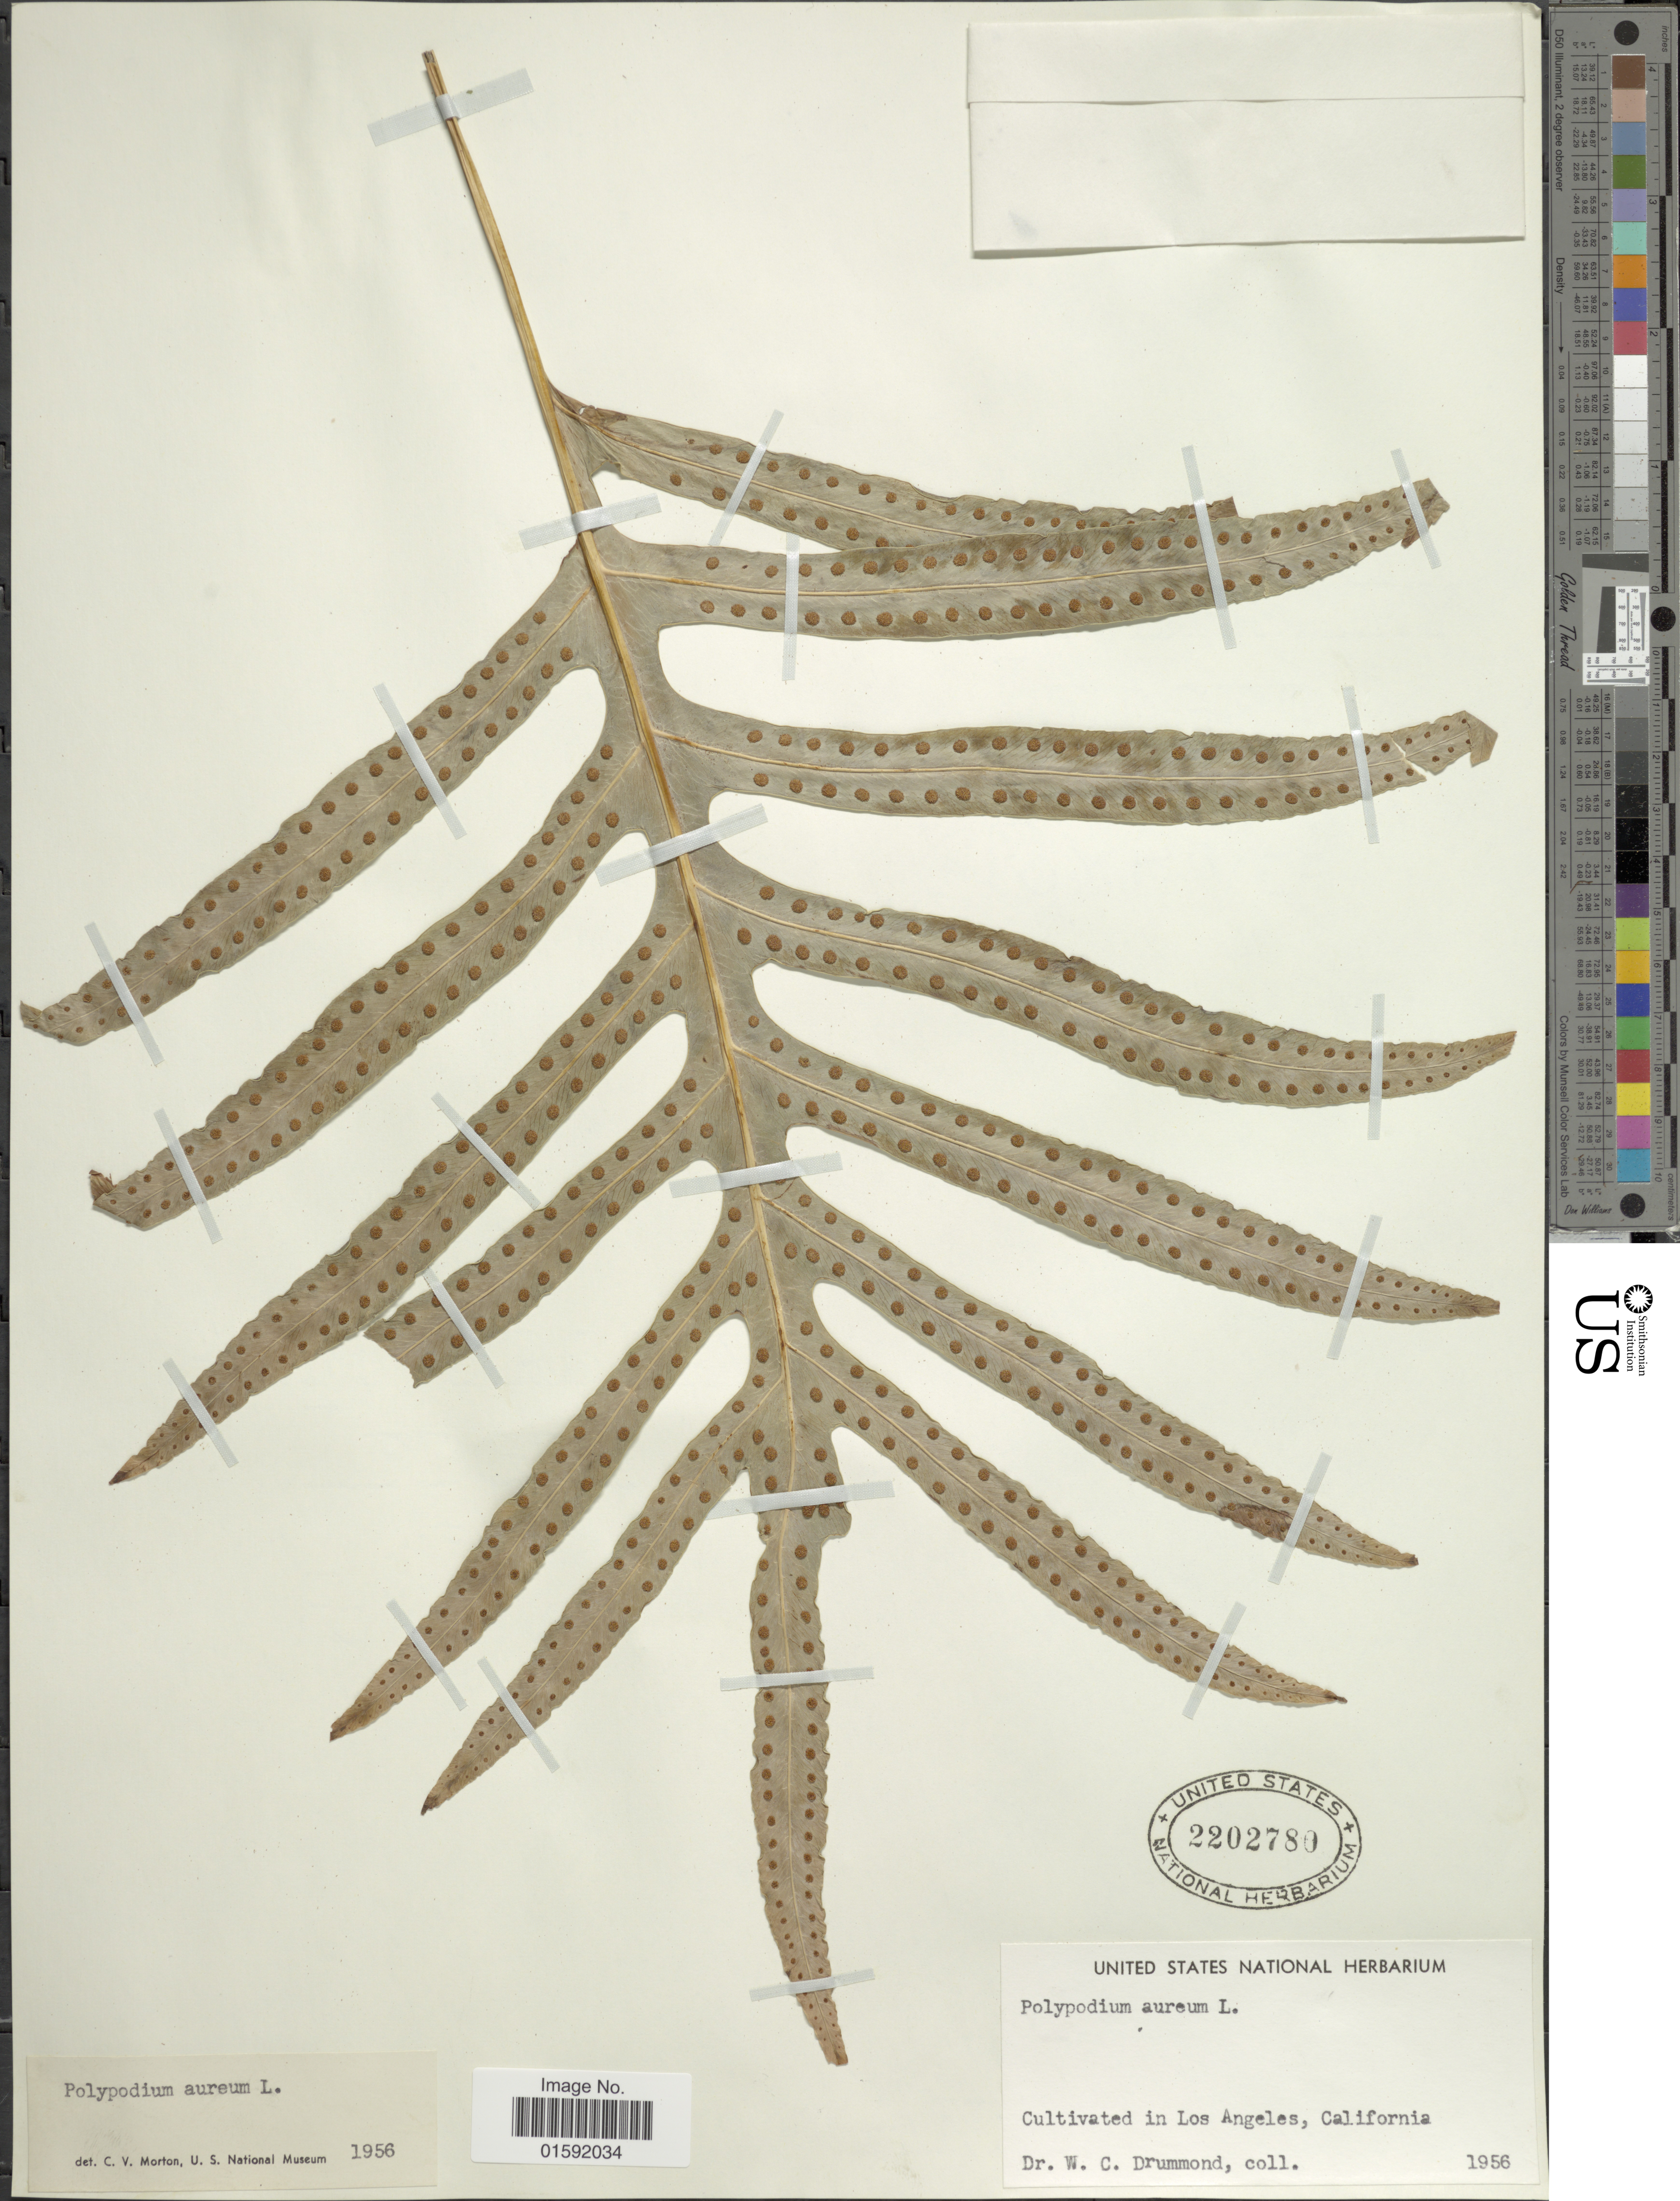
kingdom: Plantae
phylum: Tracheophyta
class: Polypodiopsida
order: Polypodiales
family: Polypodiaceae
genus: Phlebodium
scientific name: Phlebodium aureum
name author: (L.) J. Sm.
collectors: W. Drummond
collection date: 1956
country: United States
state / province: California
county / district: Los Angeles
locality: Los Angeles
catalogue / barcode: US 2202780